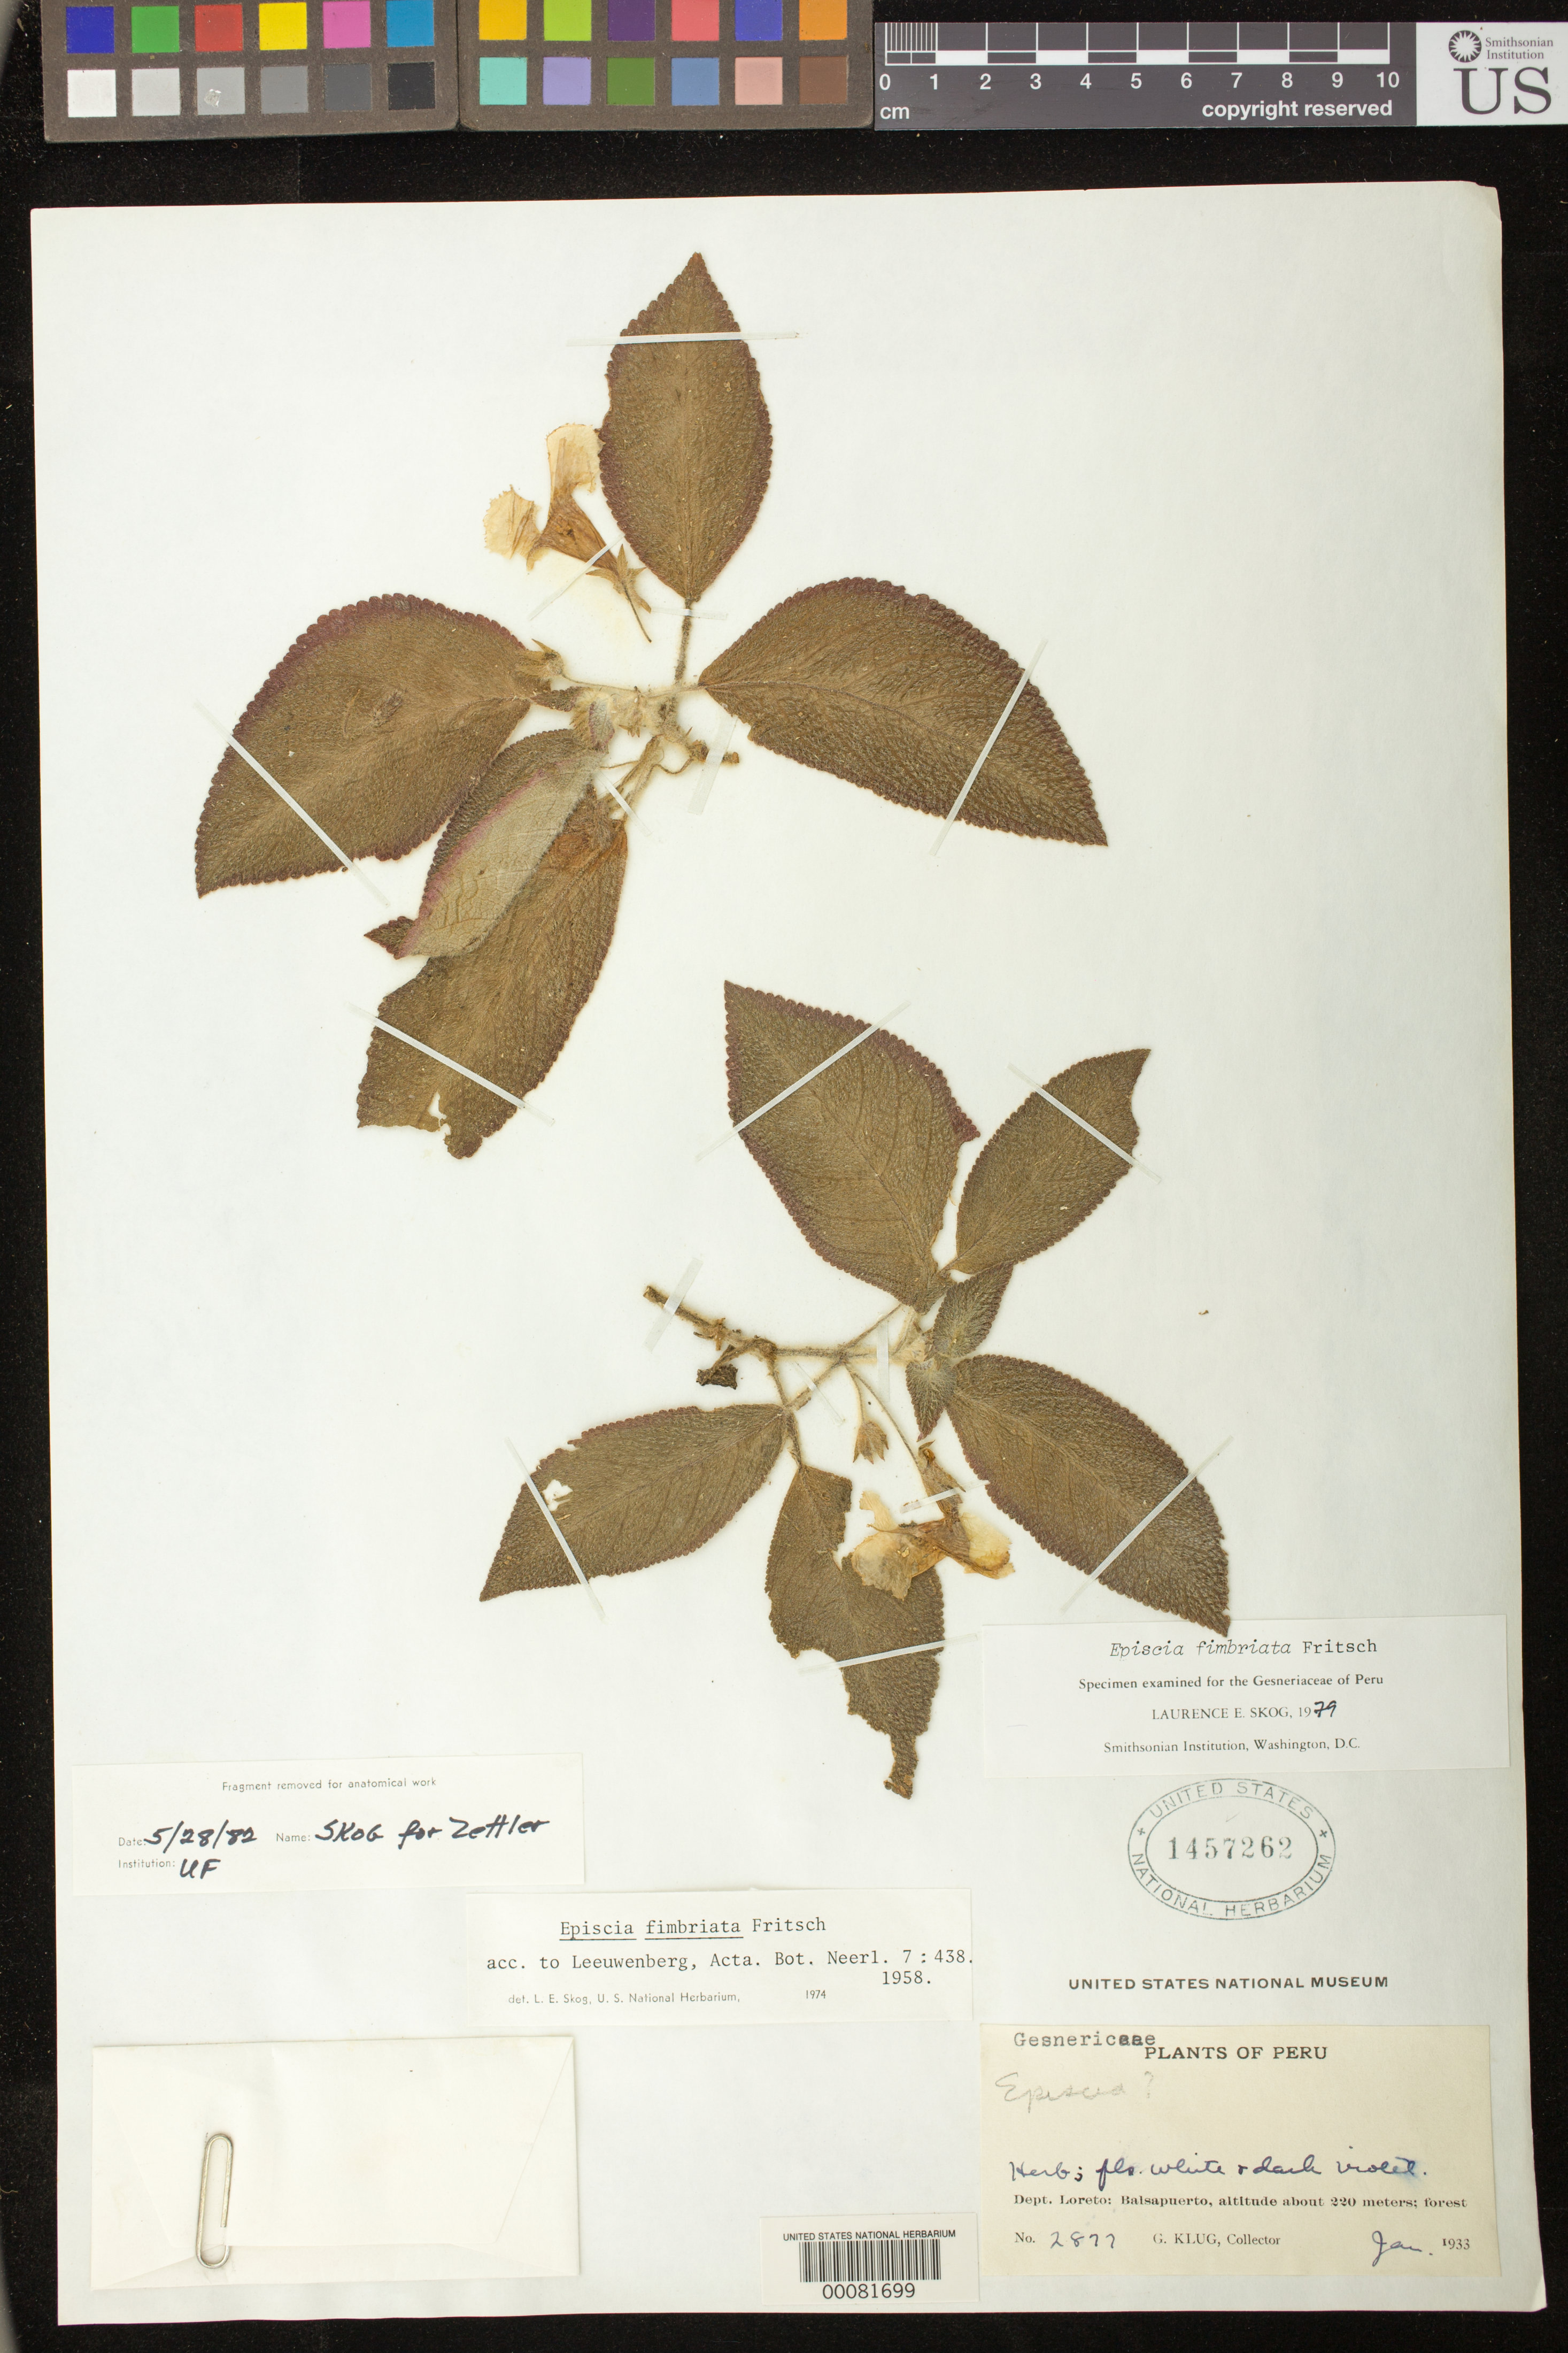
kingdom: Plantae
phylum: Tracheophyta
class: Magnoliopsida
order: Lamiales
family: Gesneriaceae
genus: Episcia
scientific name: Episcia fimbriata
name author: Fritsch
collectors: G. Klug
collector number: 2877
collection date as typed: Jan 1933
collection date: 1933-01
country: Peru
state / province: Loreto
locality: Balsapuerto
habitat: Forest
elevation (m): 220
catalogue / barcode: US 1457262